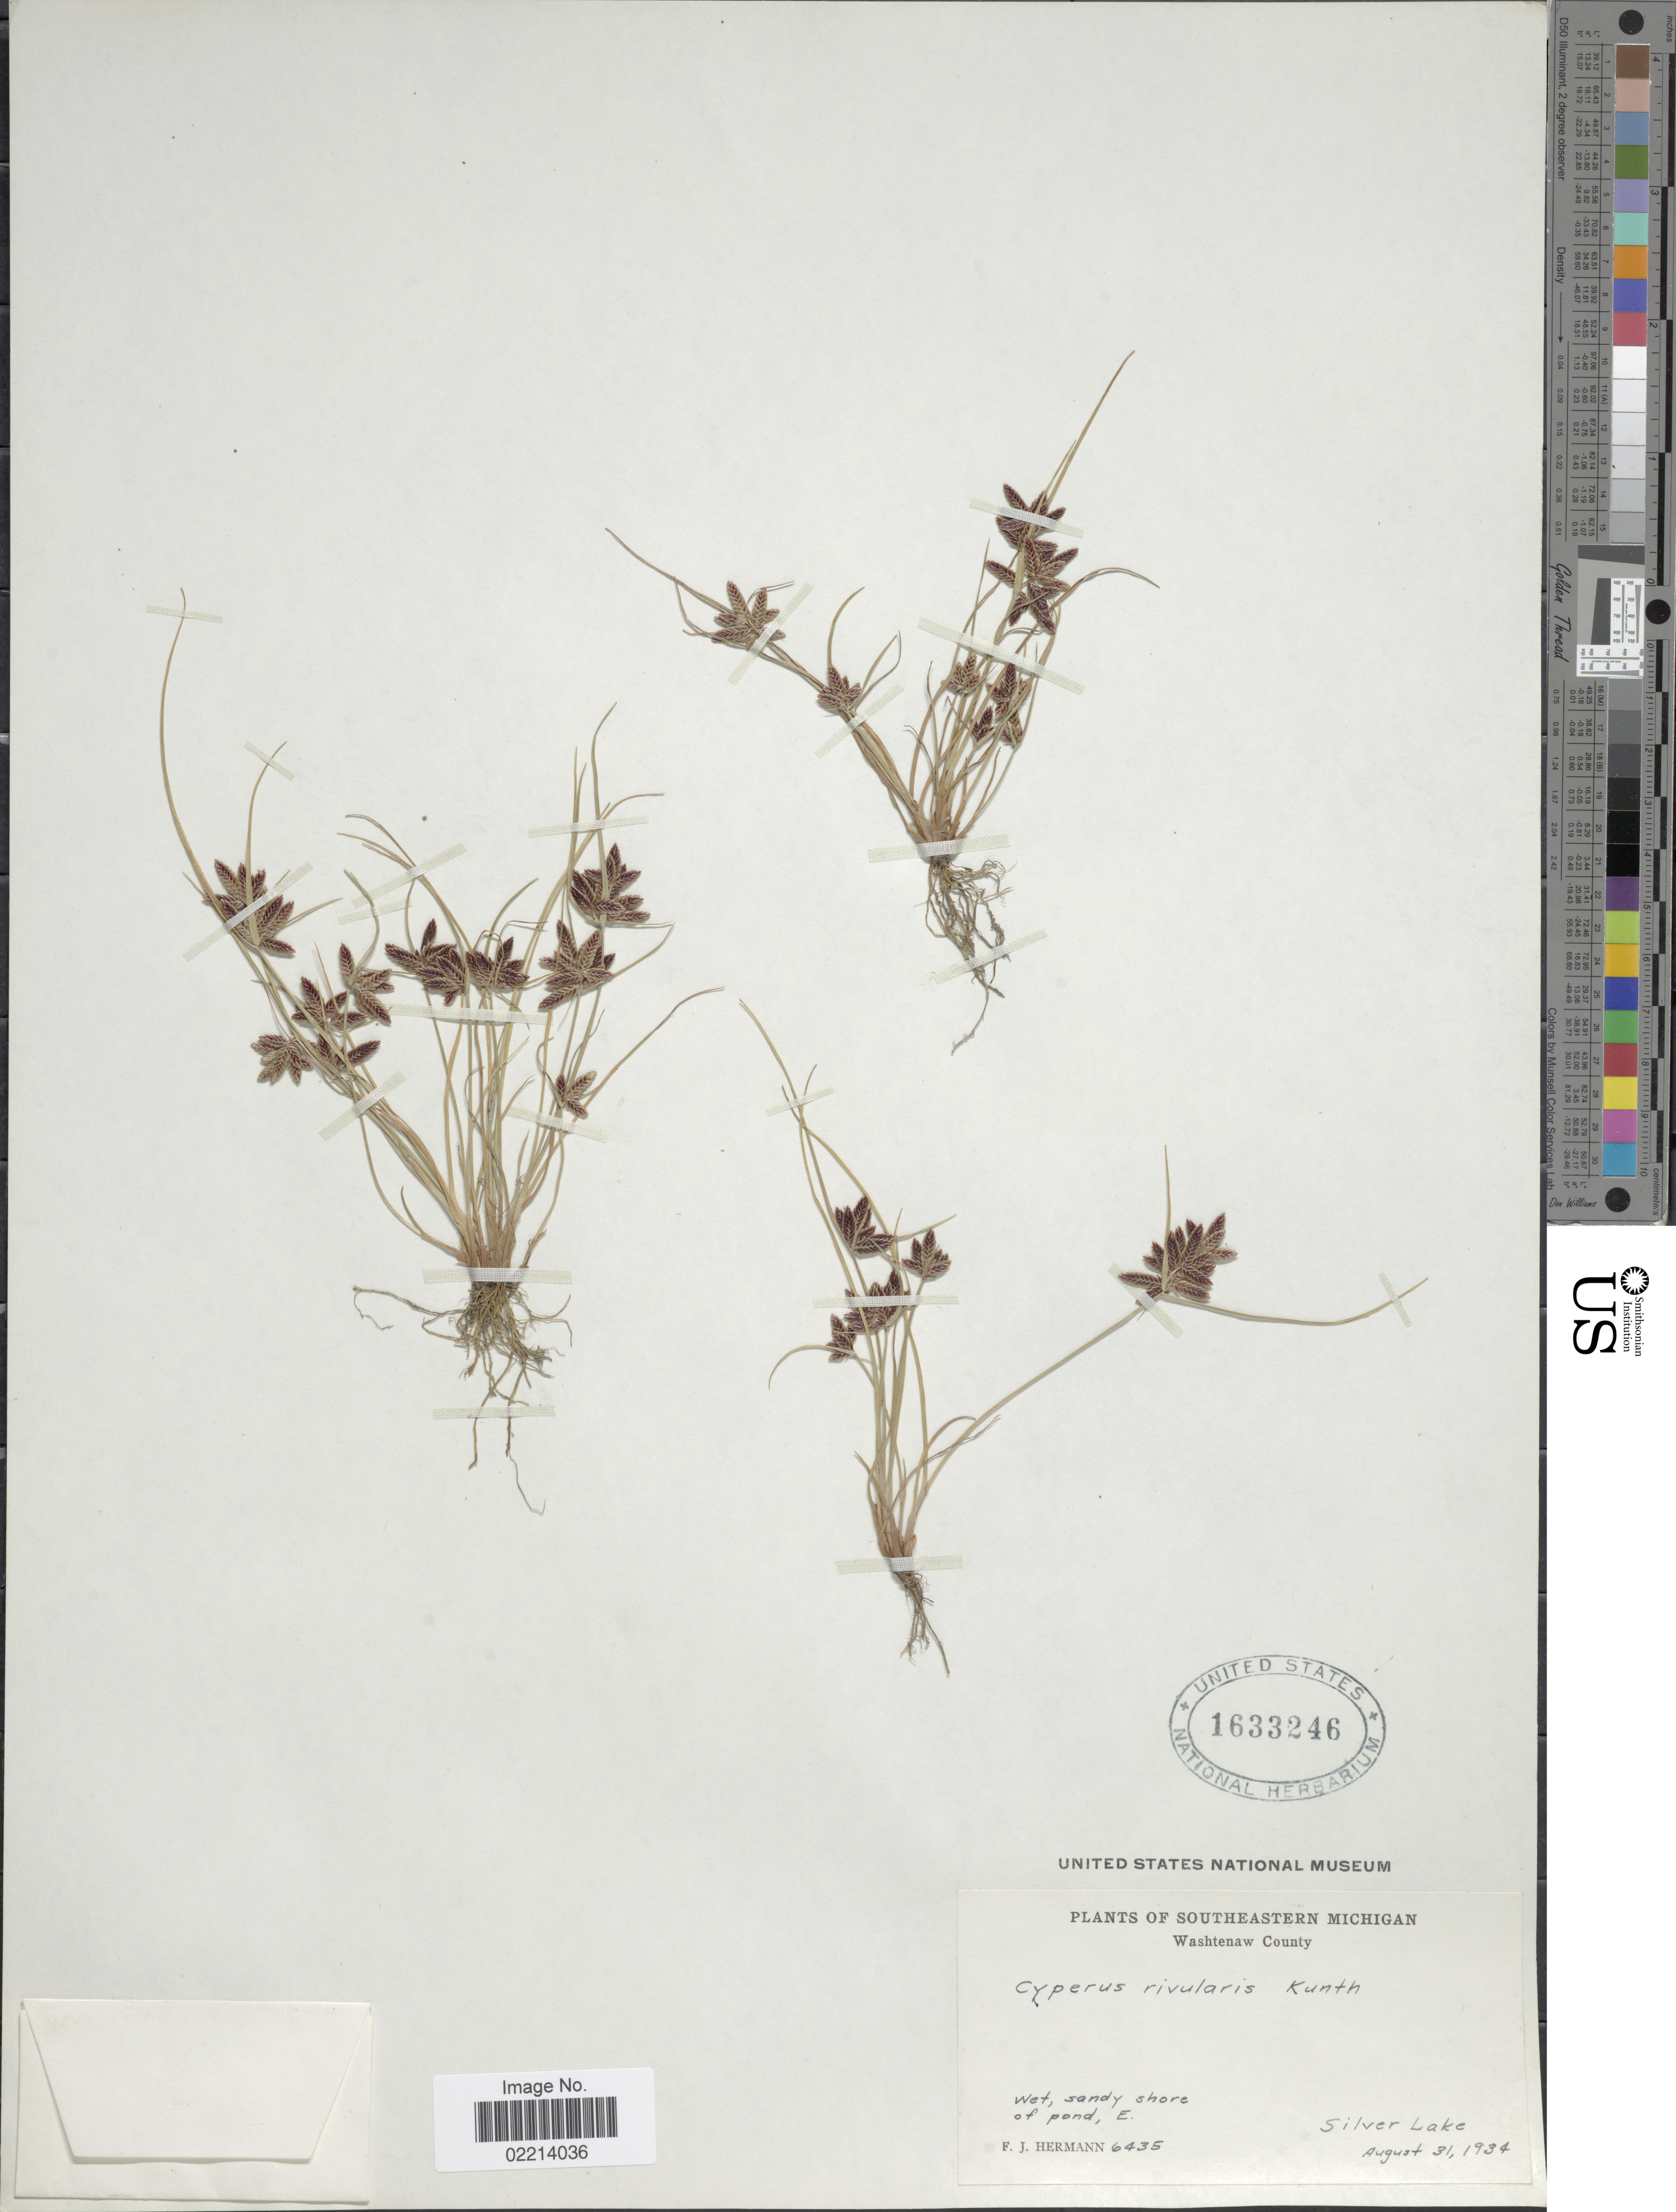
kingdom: Plantae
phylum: Tracheophyta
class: Liliopsida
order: Poales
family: Cyperaceae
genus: Cyperus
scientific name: Cyperus bipartitus Torr.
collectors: F. J. Hermann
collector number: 6435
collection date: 1934-08-31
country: United States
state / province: Michigan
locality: Southeastern Michigan. Washtenaw County. Wet, sandy shore of pond, E. Silver Lake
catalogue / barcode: US 1633246